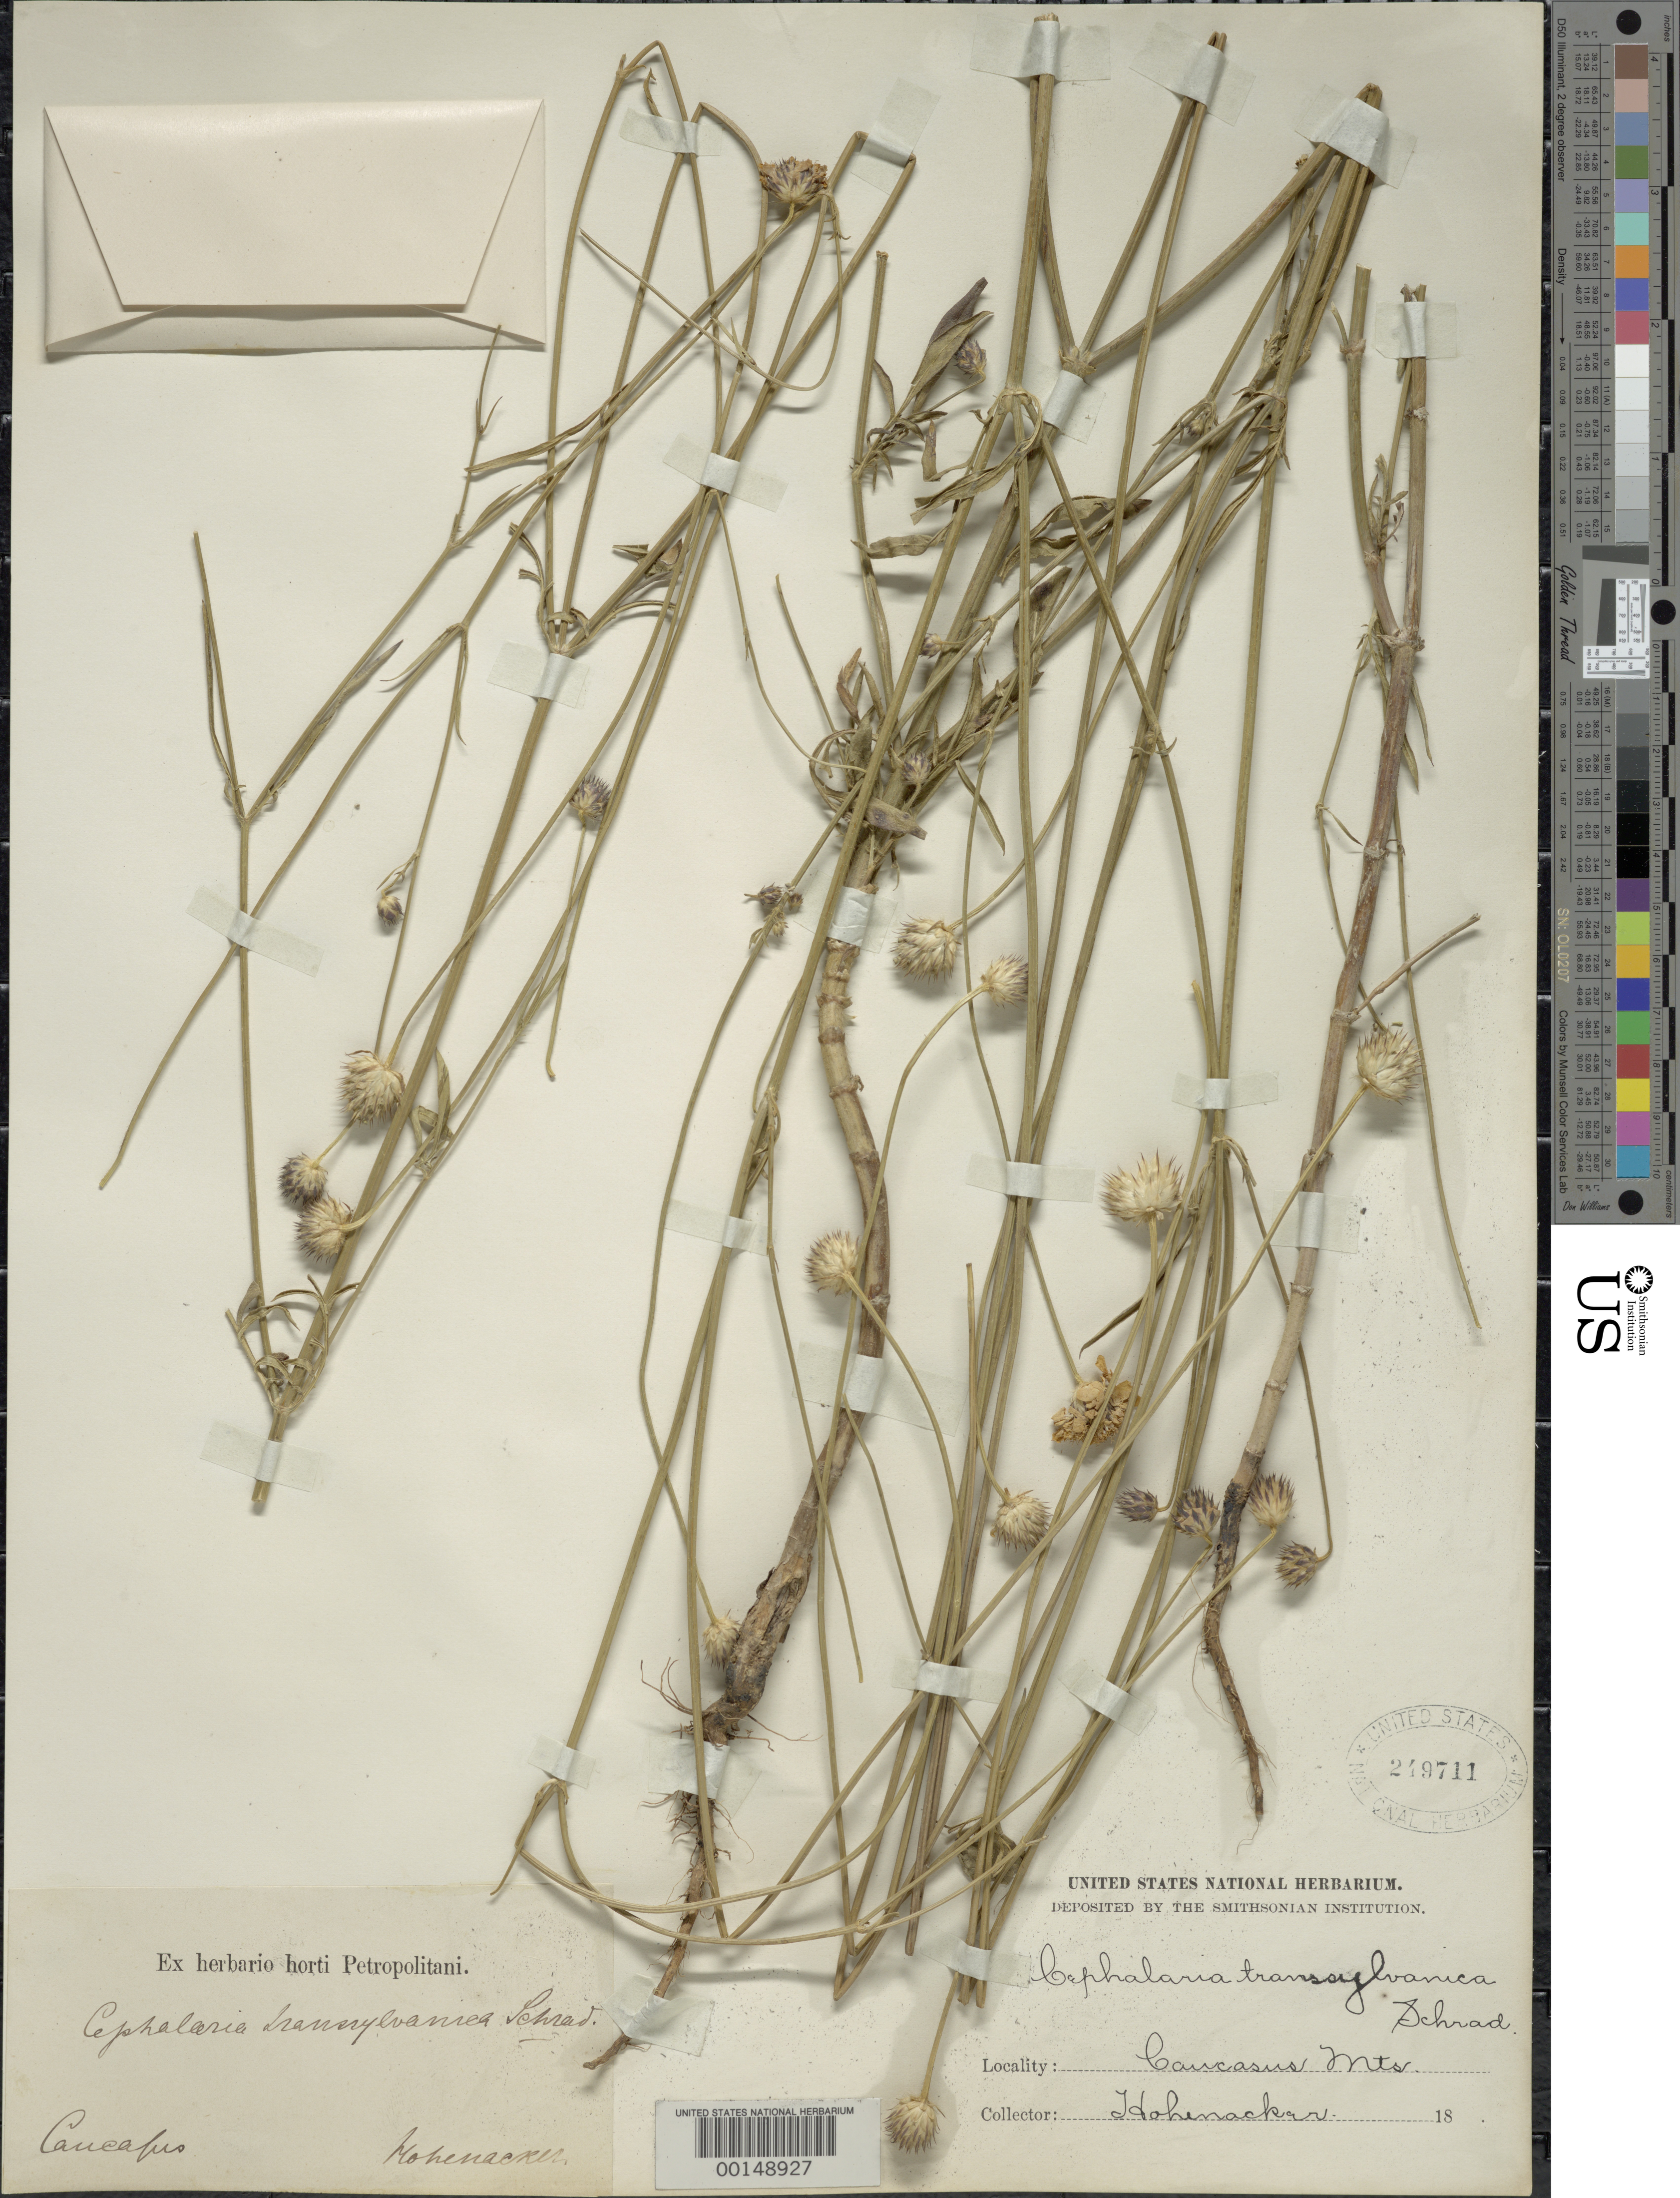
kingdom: Plantae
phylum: Tracheophyta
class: Magnoliopsida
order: Dipsacales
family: Caprifoliaceae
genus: Cephalaria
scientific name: Cephalaria transylvanica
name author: (L.) Roem. & Schult.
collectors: R. F. Hohenacker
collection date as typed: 18--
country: Russian Federation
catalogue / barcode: US 249711